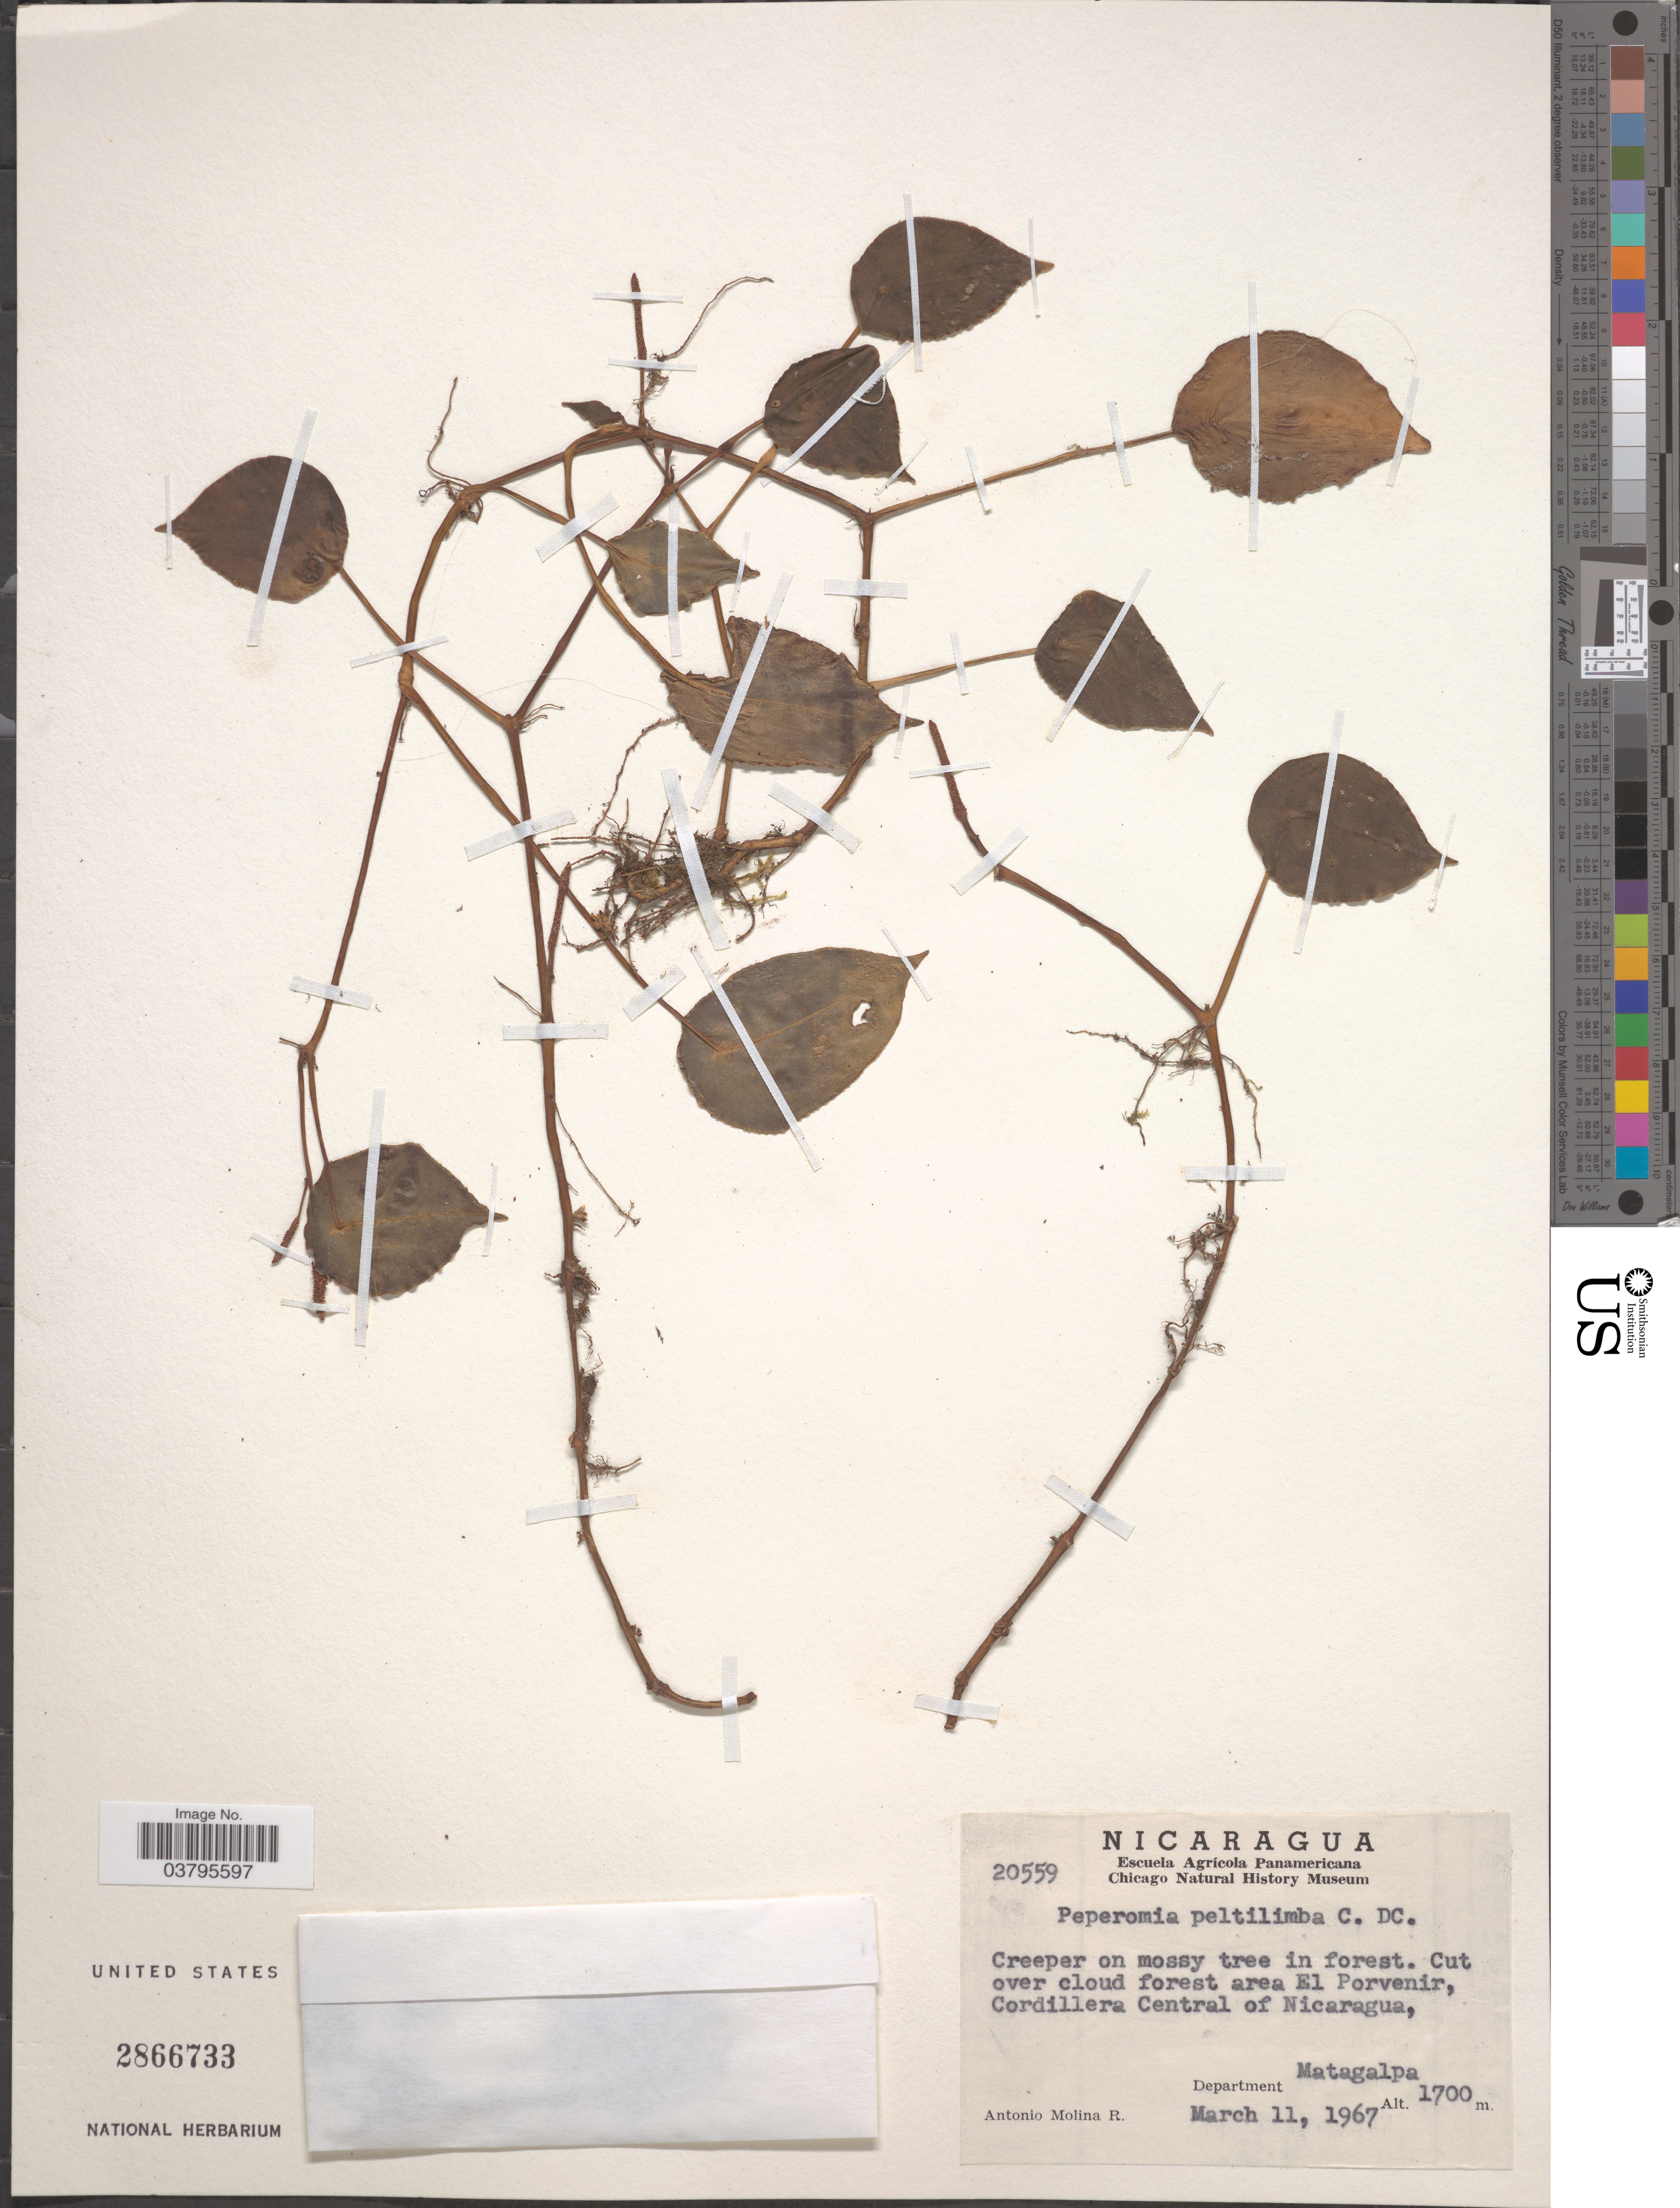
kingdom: Plantae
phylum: Tracheophyta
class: Magnoliopsida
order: Piperales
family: Piperaceae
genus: Peperomia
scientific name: Peperomia peltilimba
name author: Trel. ex C. DC.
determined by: Jiménez, José Estaban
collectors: A. Molina R.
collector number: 20559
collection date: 1967-03-11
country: Nicaragua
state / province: Matagalpa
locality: Cut over cloud forest area El Porvenir, Cordillera Central of Nicaragua, Department Matagalpa.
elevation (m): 1700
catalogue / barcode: US 2866733